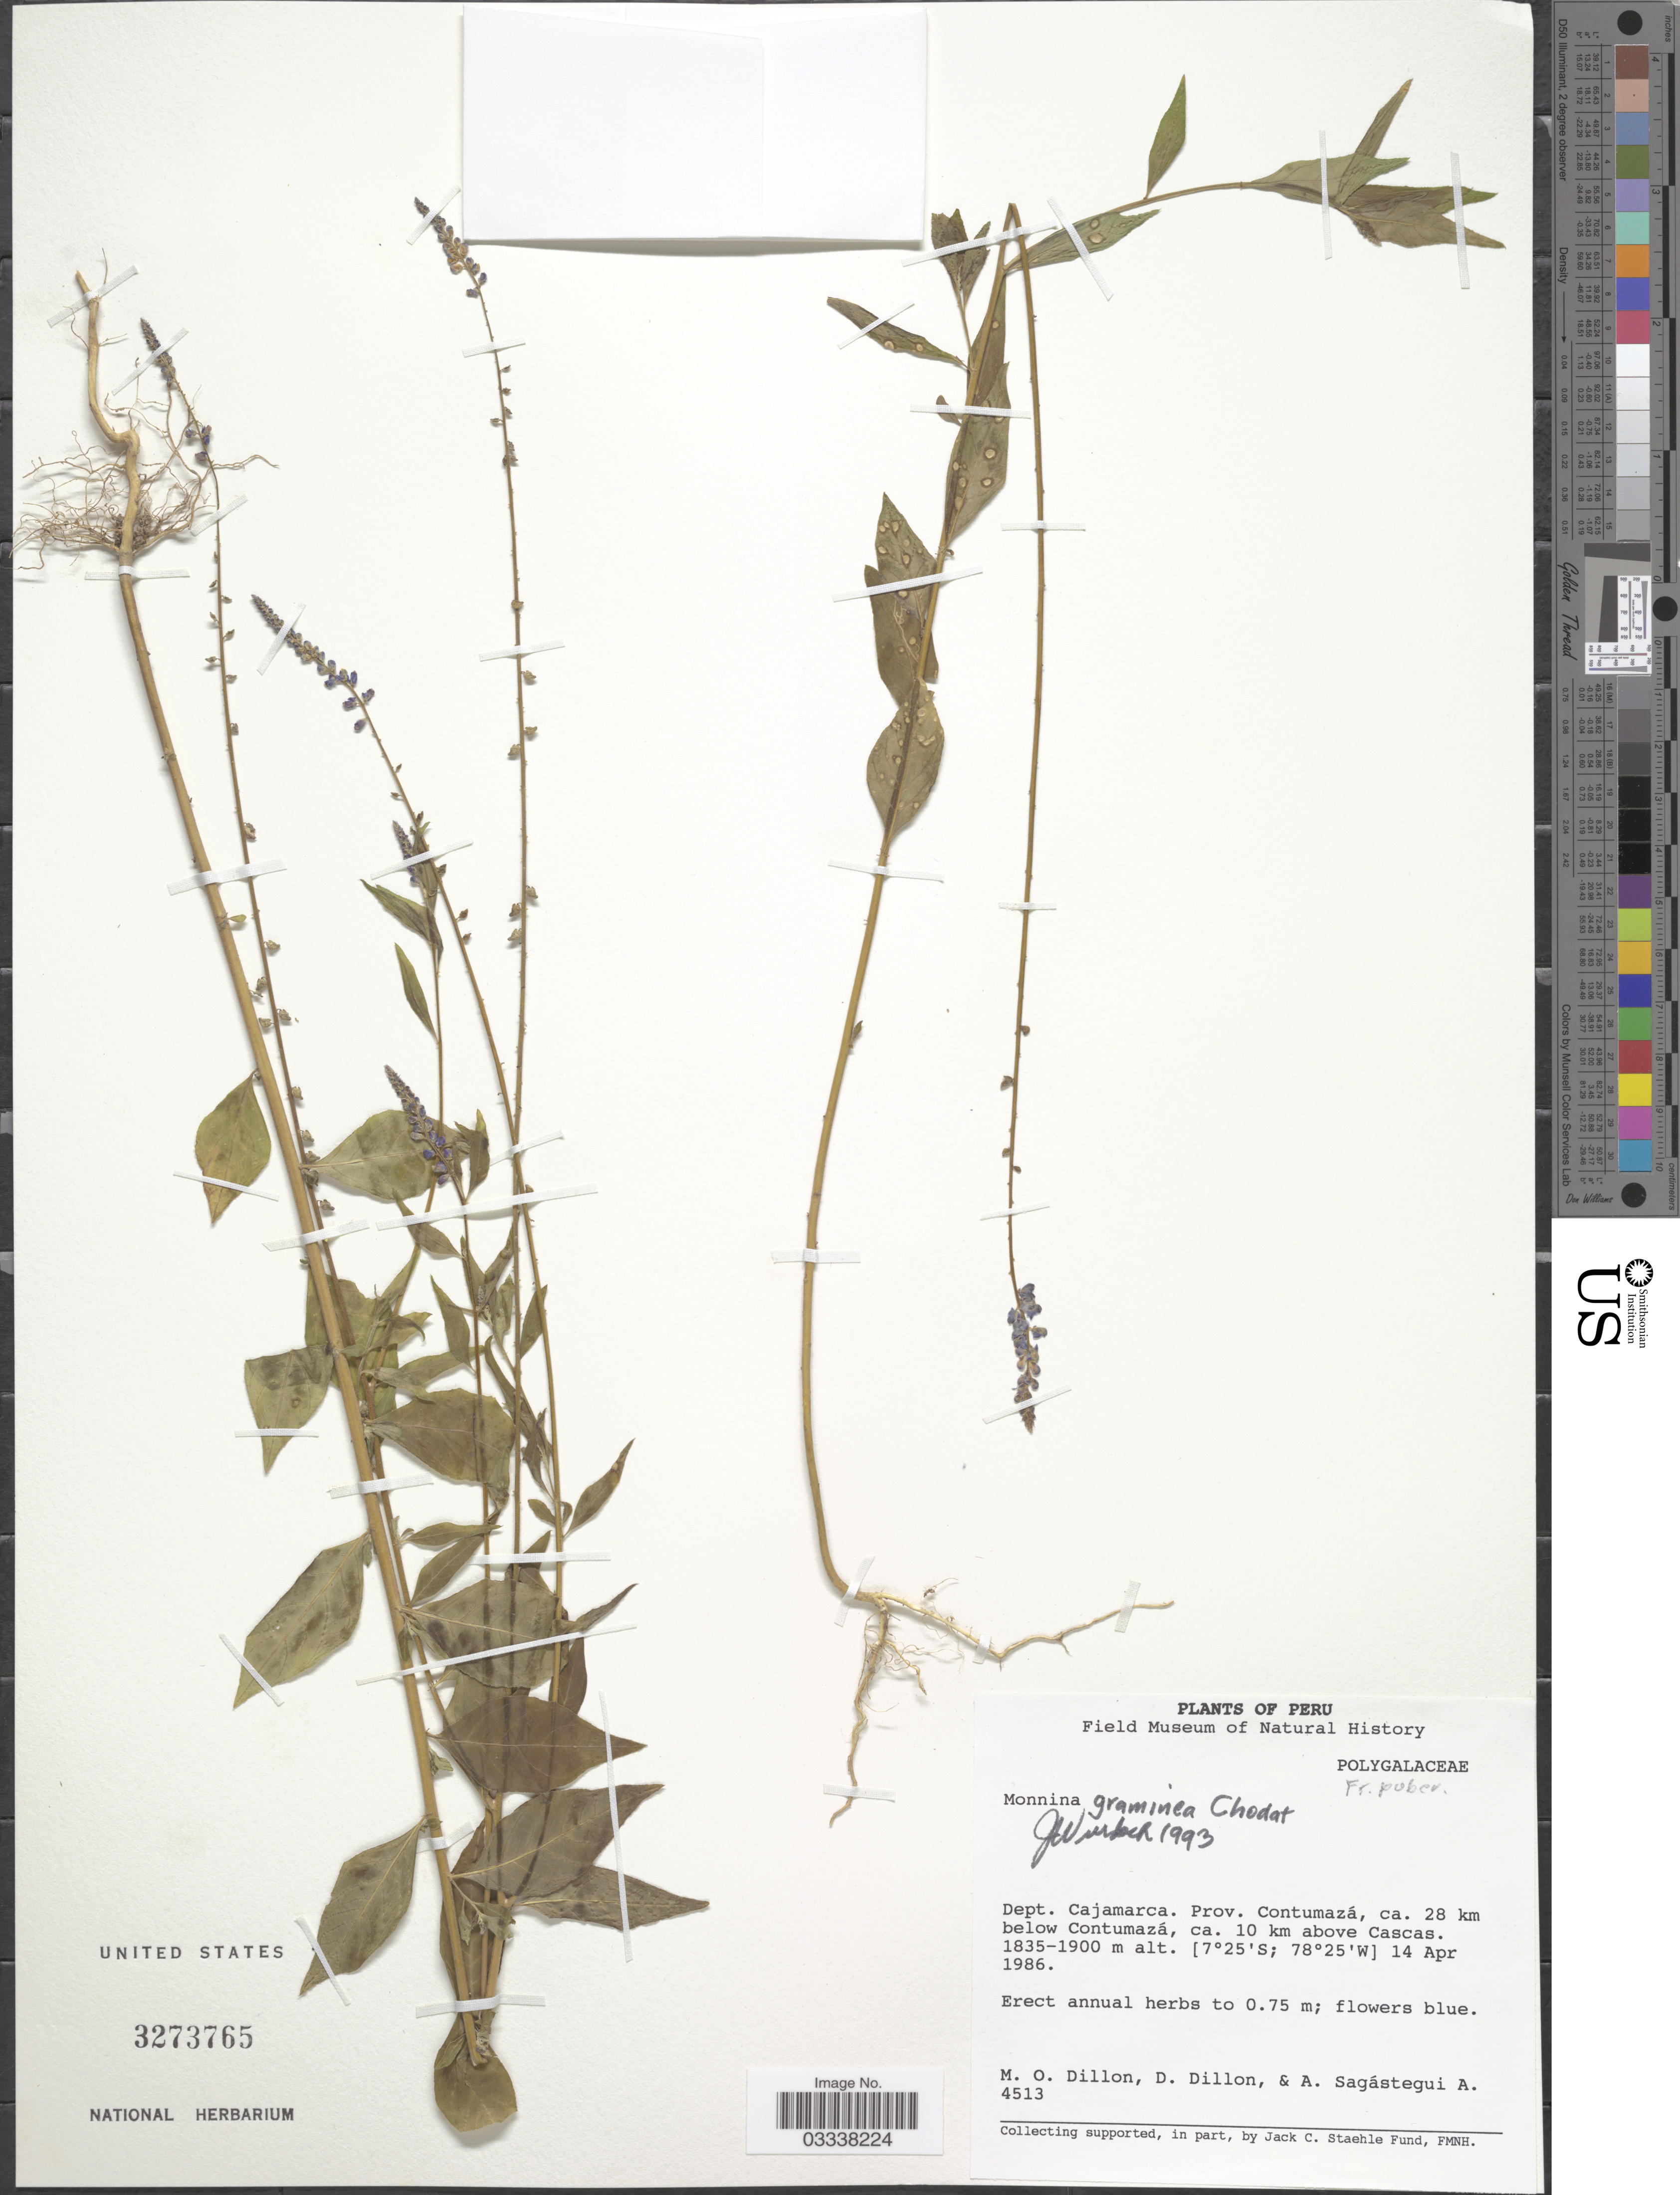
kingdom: Plantae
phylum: Tracheophyta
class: Magnoliopsida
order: Fabales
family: Polygalaceae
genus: Monnina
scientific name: Monnina graminea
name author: Chodat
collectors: M. O. Dillon, D. Dillon & A. Sagástegui A.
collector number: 4513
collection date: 1986-04-14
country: Peru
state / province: Cajamarca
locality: Dept. Cajamarca. Prov. Contumazá, ca. 28 km below Contumazá, ca. 10 km above Cascas.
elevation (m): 1835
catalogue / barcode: US 3273765